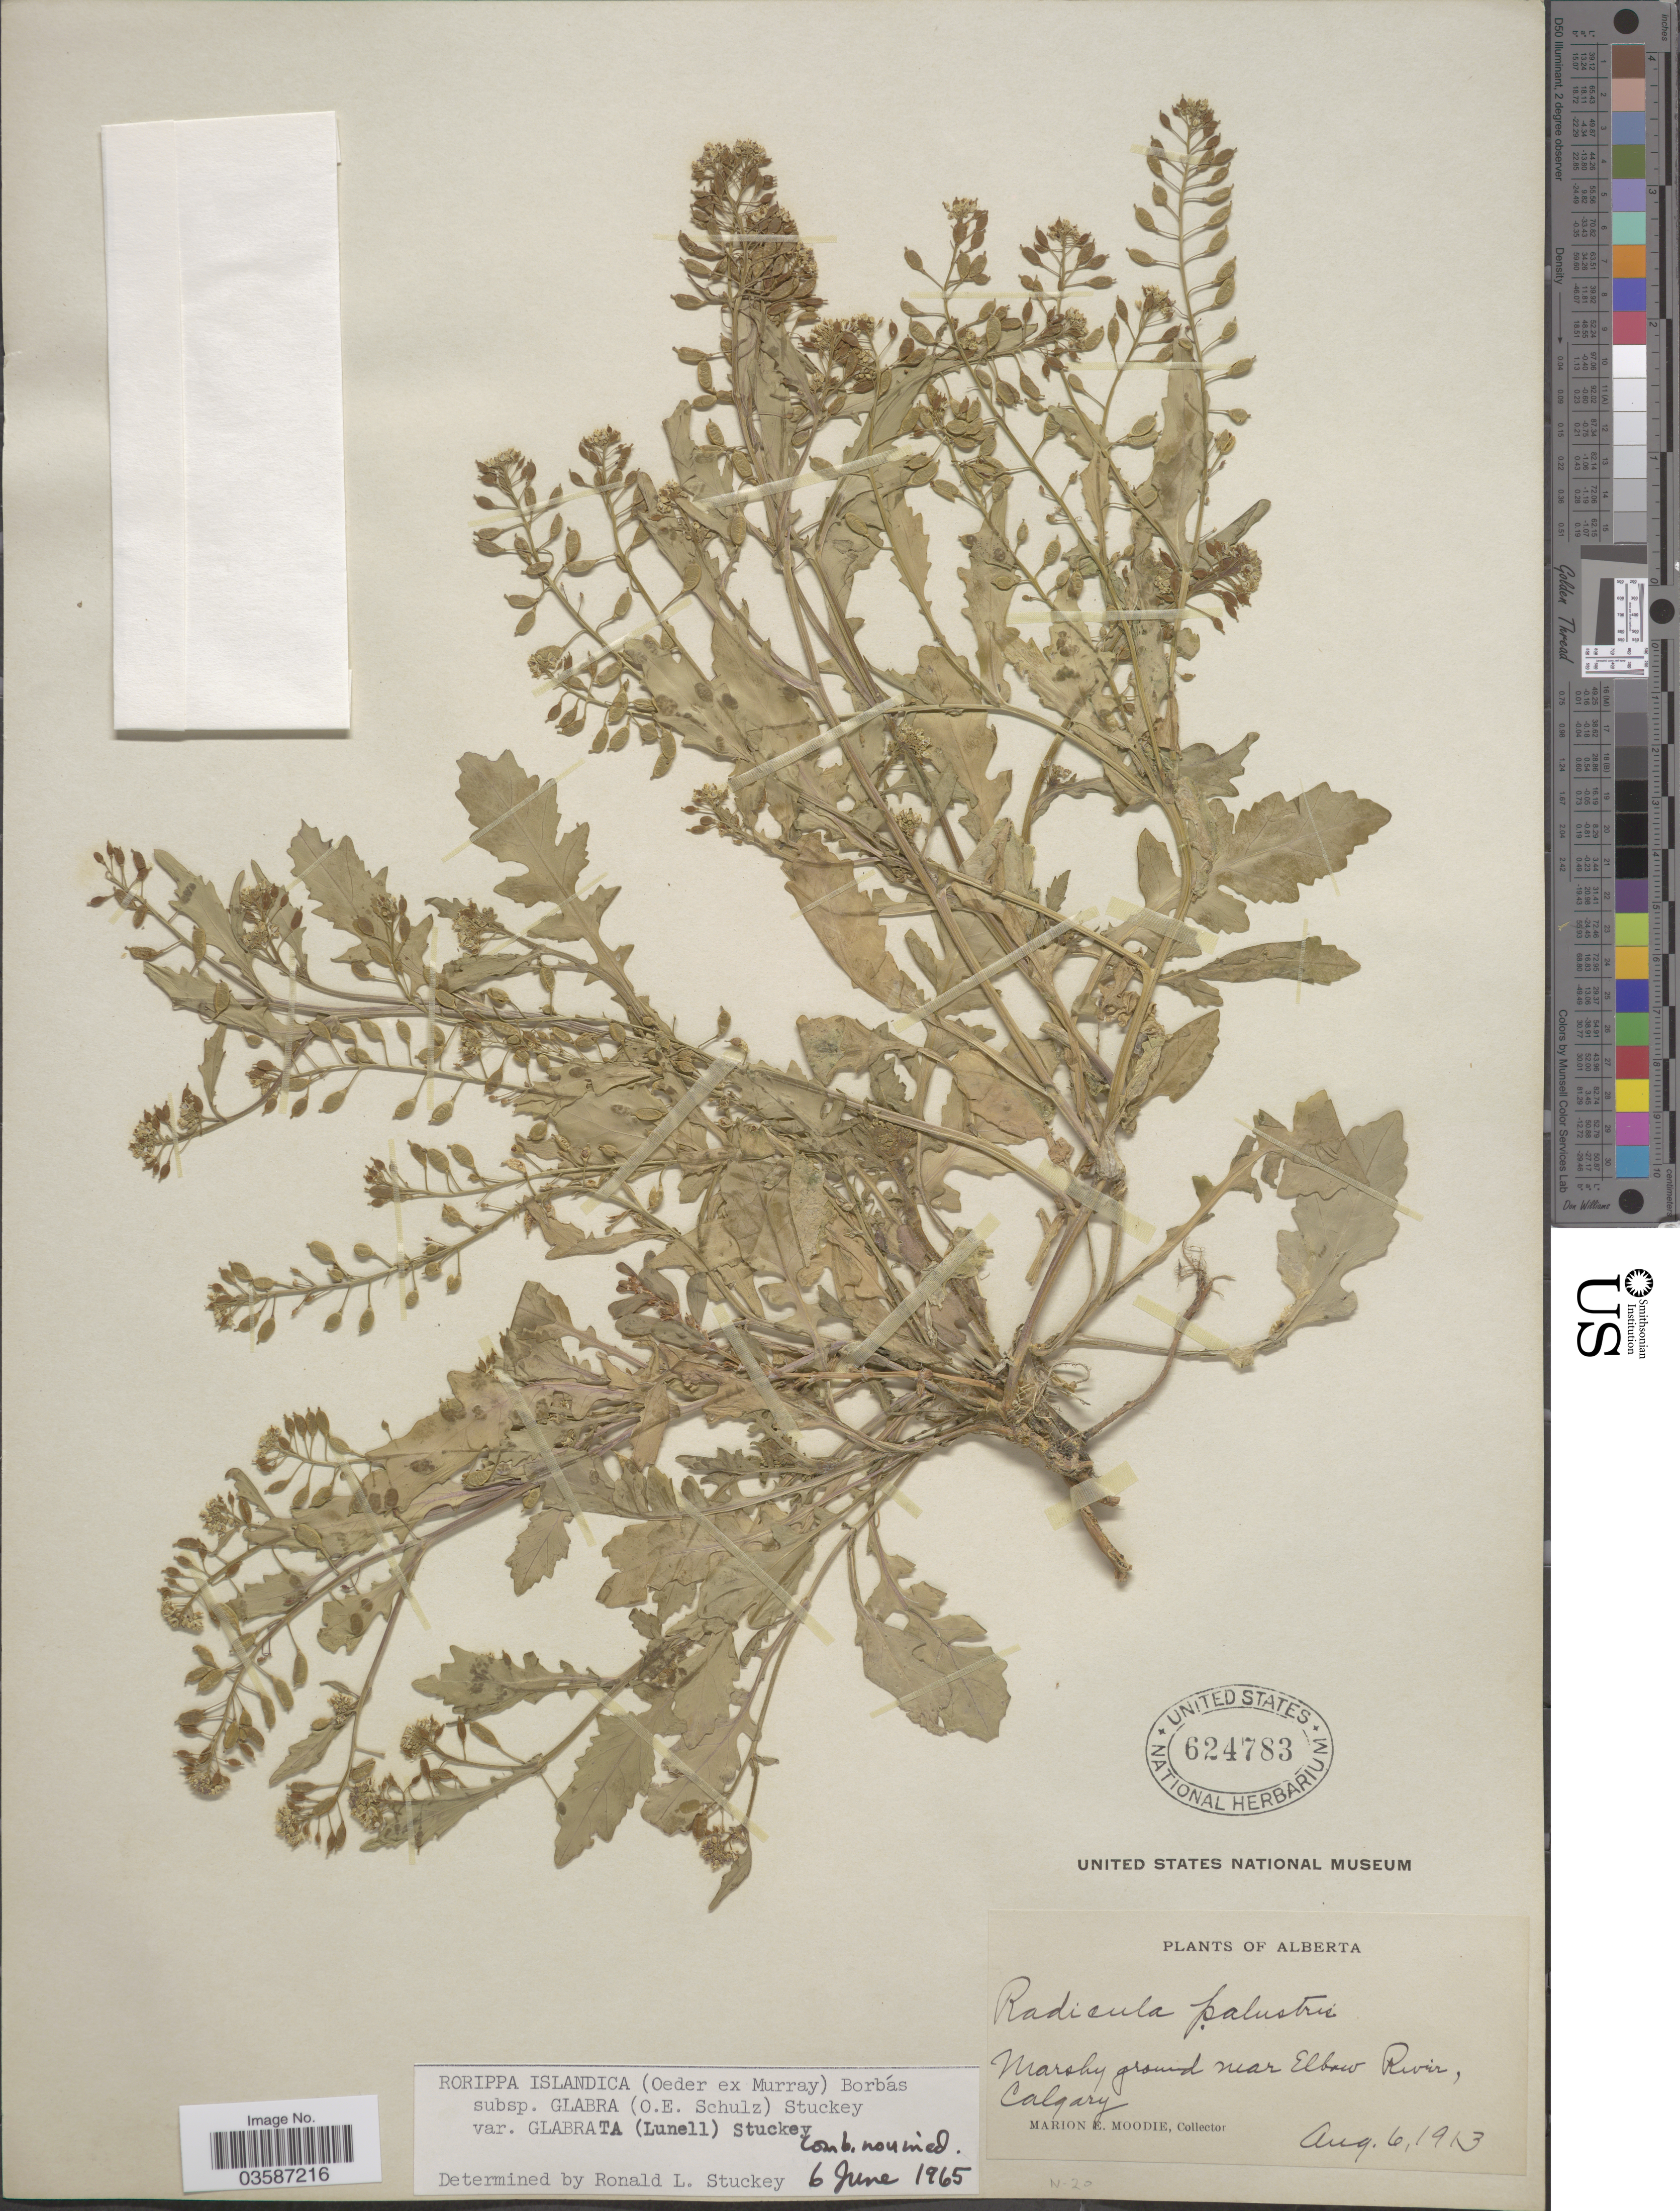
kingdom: Plantae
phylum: Tracheophyta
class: Magnoliopsida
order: Brassicales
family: Brassicaceae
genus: Rorippa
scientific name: Rorippa islandica var. glabrata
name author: (Lunell) Butters & Abbe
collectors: M. E. Moodie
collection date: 1913-08-06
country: Canada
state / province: Alberta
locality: Marshy ground near Elbow River, Calgary.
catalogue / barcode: US 624783